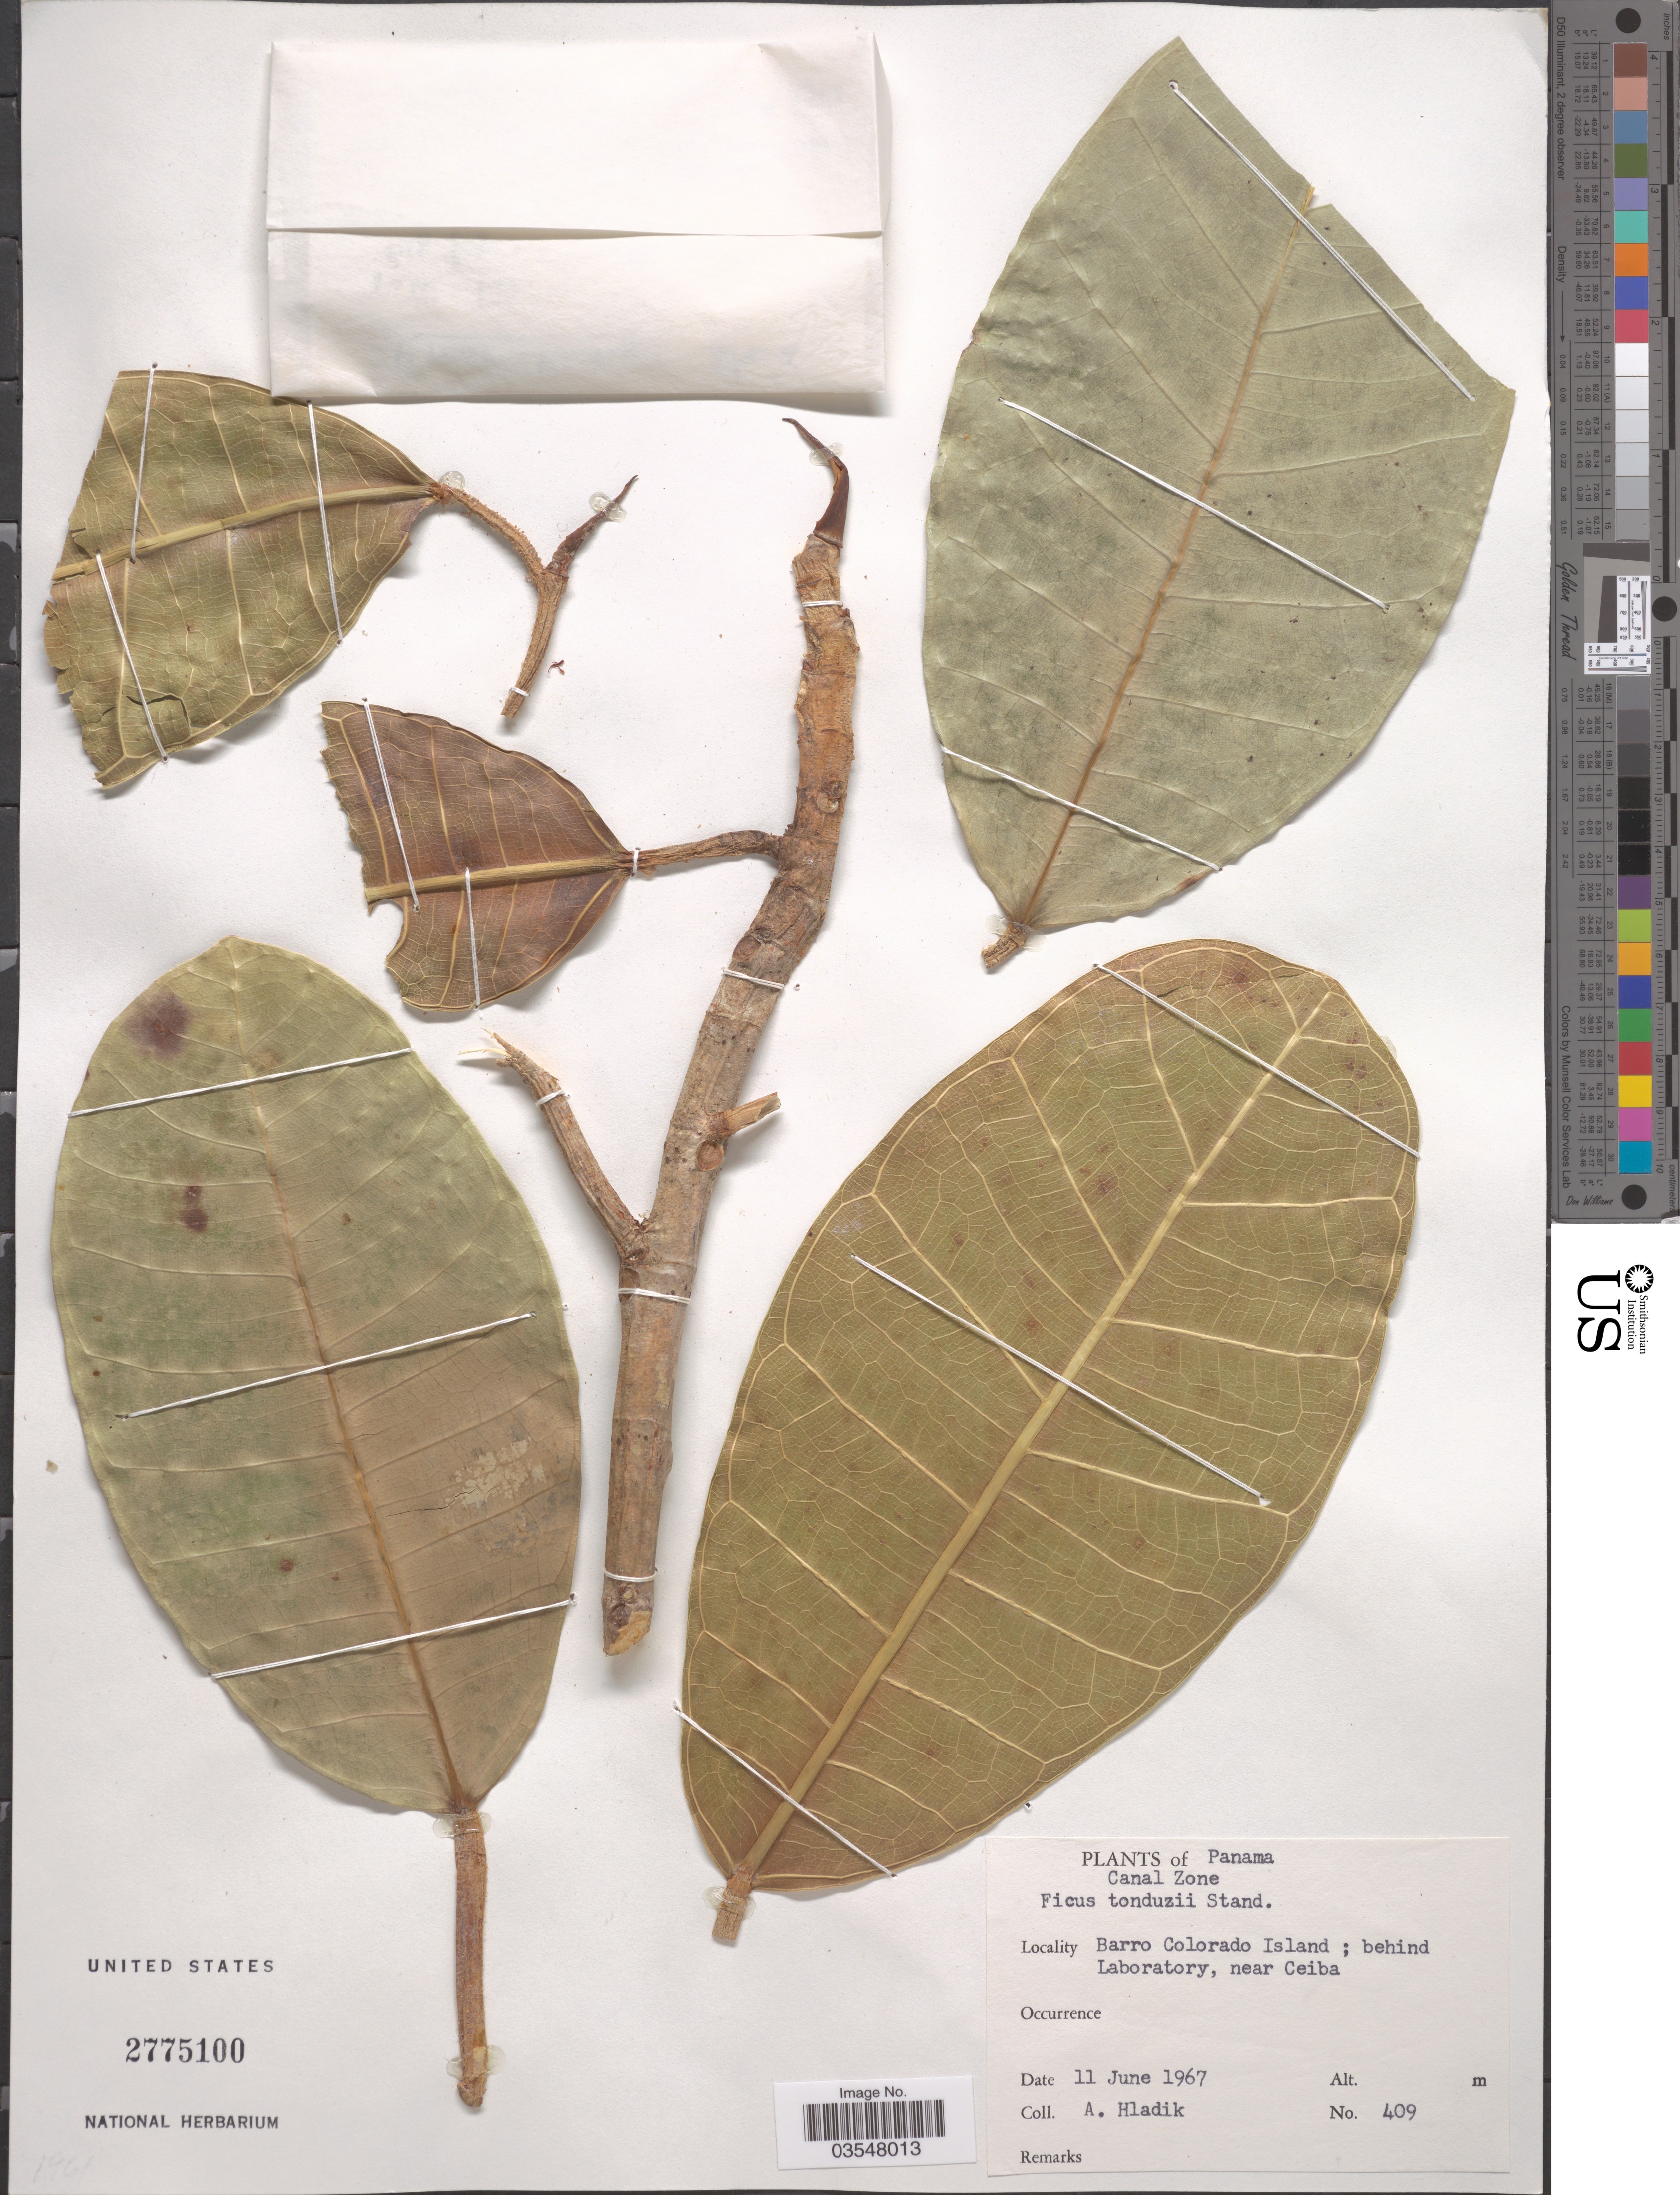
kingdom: Plantae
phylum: Tracheophyta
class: Magnoliopsida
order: Rosales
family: Moraceae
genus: Ficus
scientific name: Ficus tonduzii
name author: Standl.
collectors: A. Hladik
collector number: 409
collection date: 1967-06-11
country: Panama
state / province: Panamá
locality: Canal Zone. Barro Colorado Island; behind Laboratory, near Ceiba.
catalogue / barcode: US 2775100